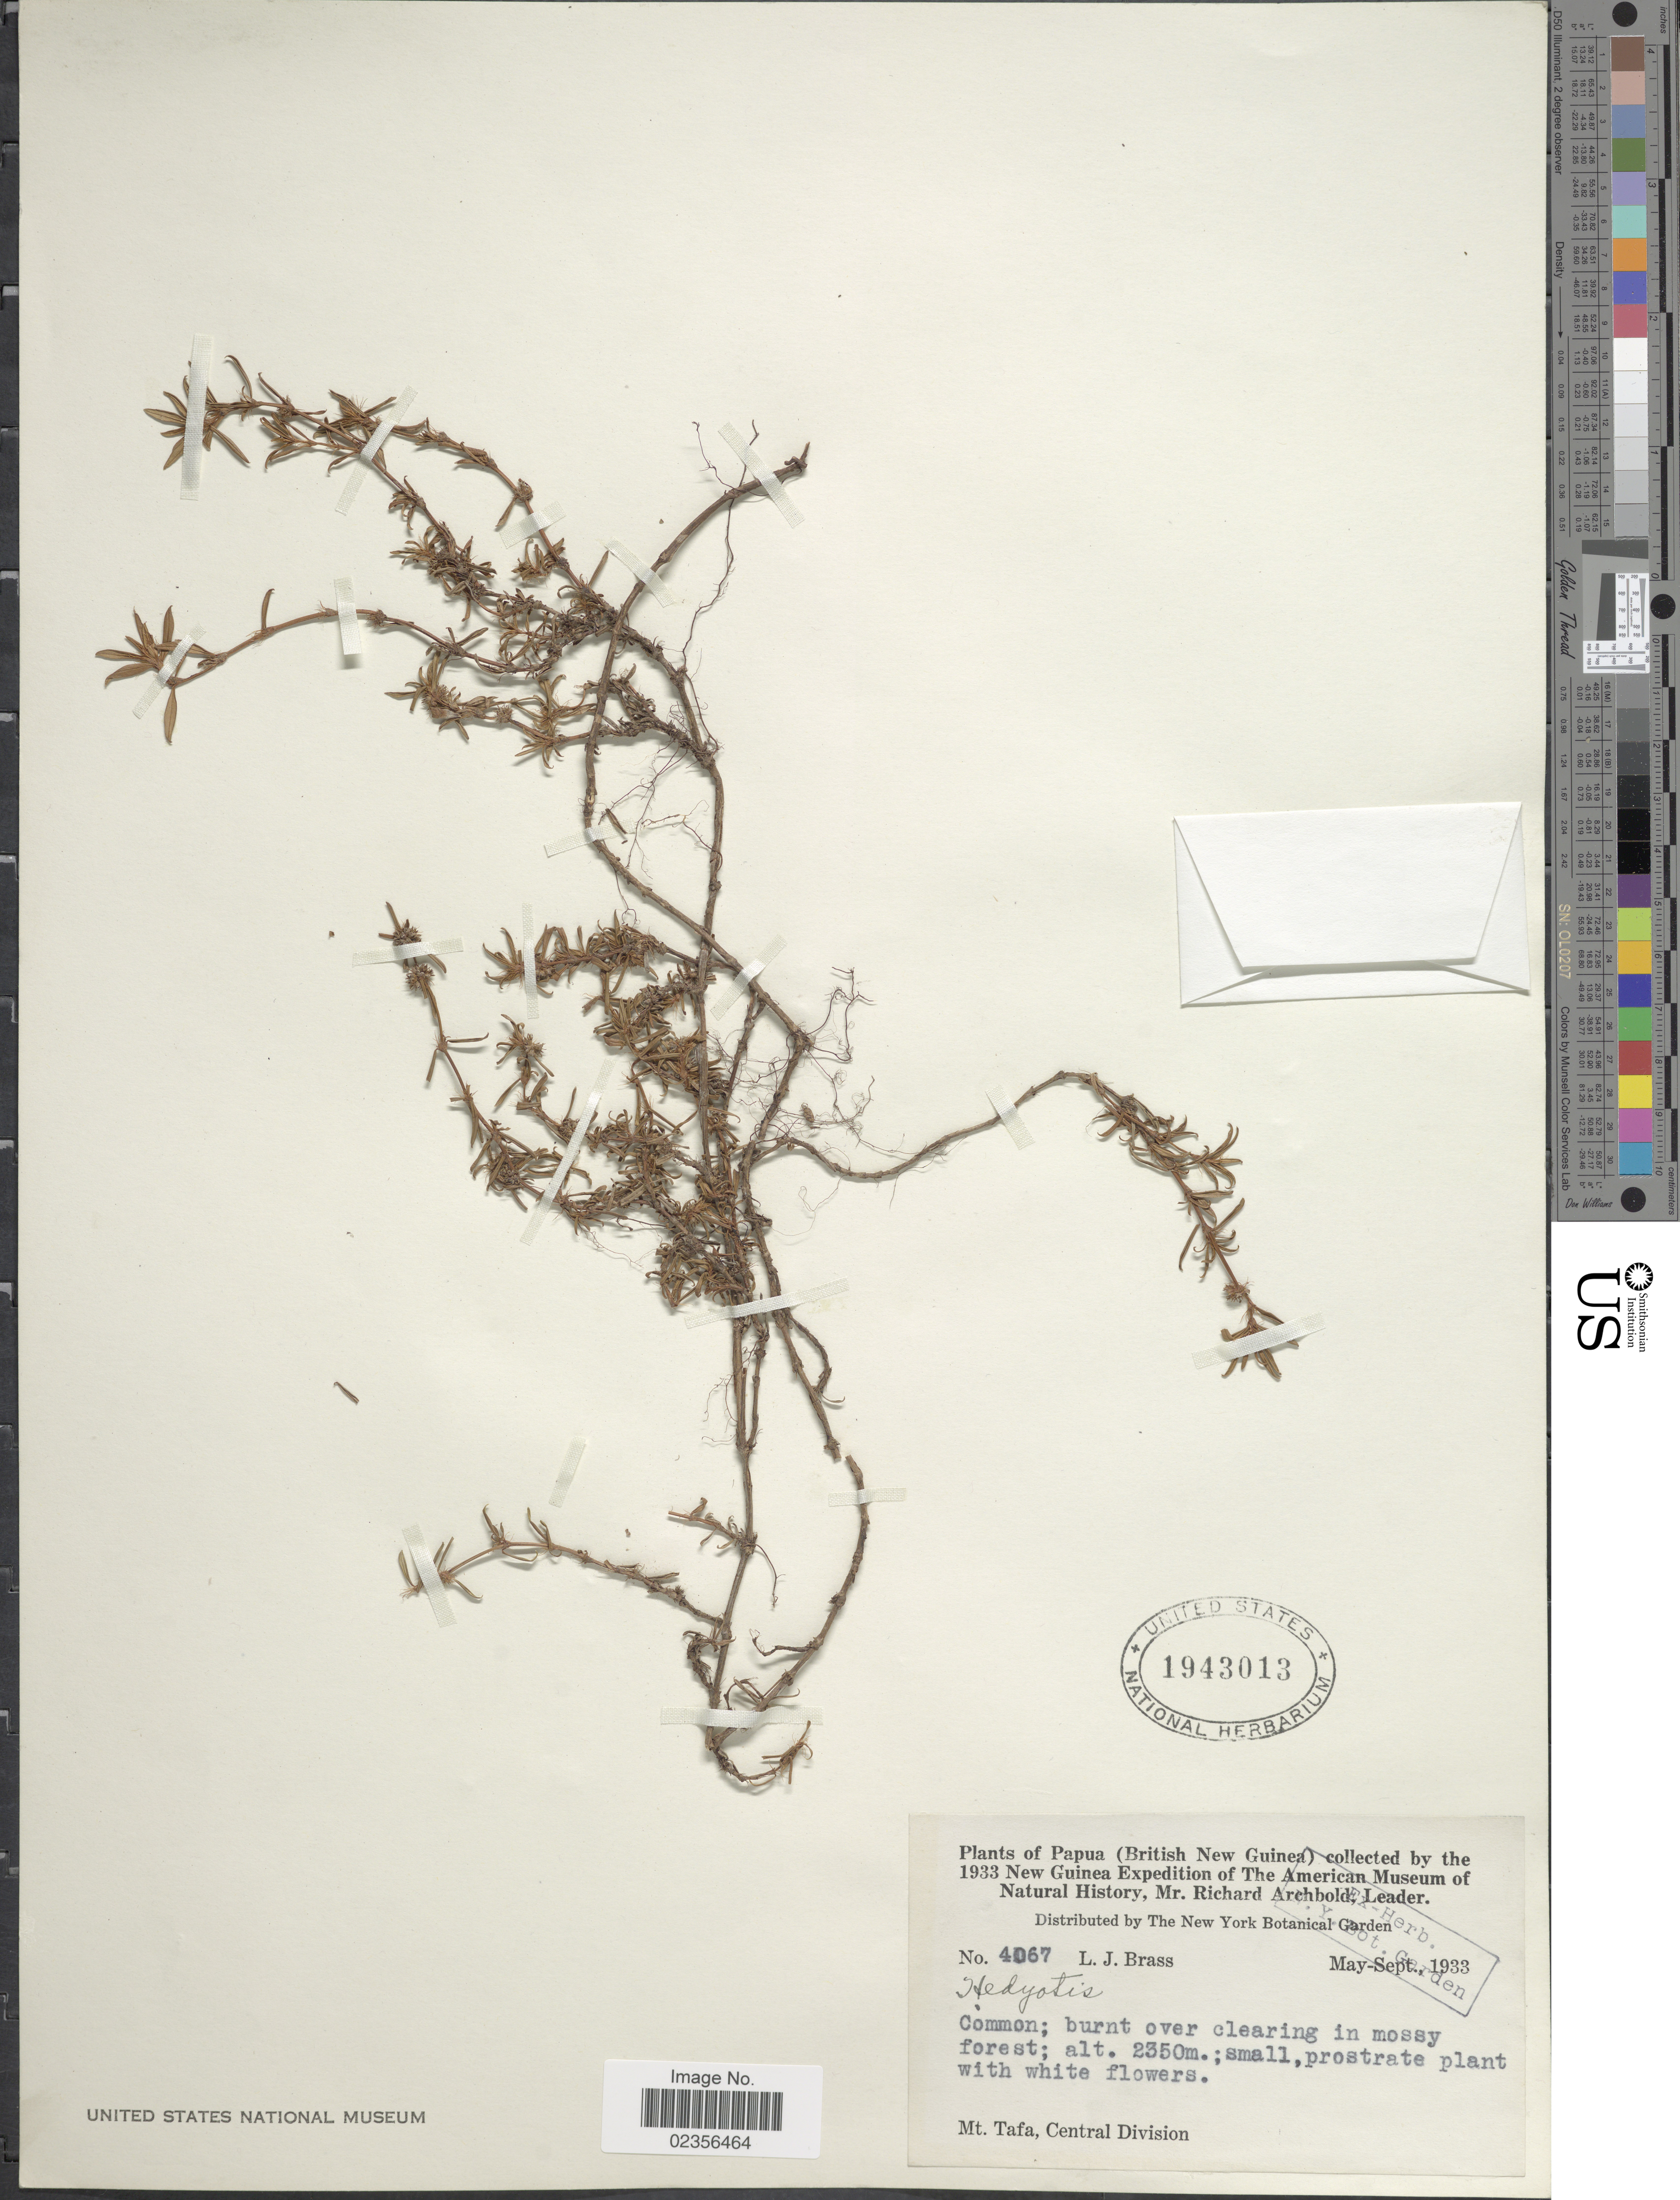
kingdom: Plantae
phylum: Tracheophyta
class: Magnoliopsida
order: Gentianales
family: Rubiaceae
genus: Hedyotis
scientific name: Hedyotis sp.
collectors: L. J. Brass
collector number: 4067*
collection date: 1933-05/1933-09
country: Papua New Guinea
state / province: Central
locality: Papua (British New Guinea). New Guinea. Mt. Tafa, Central Division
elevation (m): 2350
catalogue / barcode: US 1943013